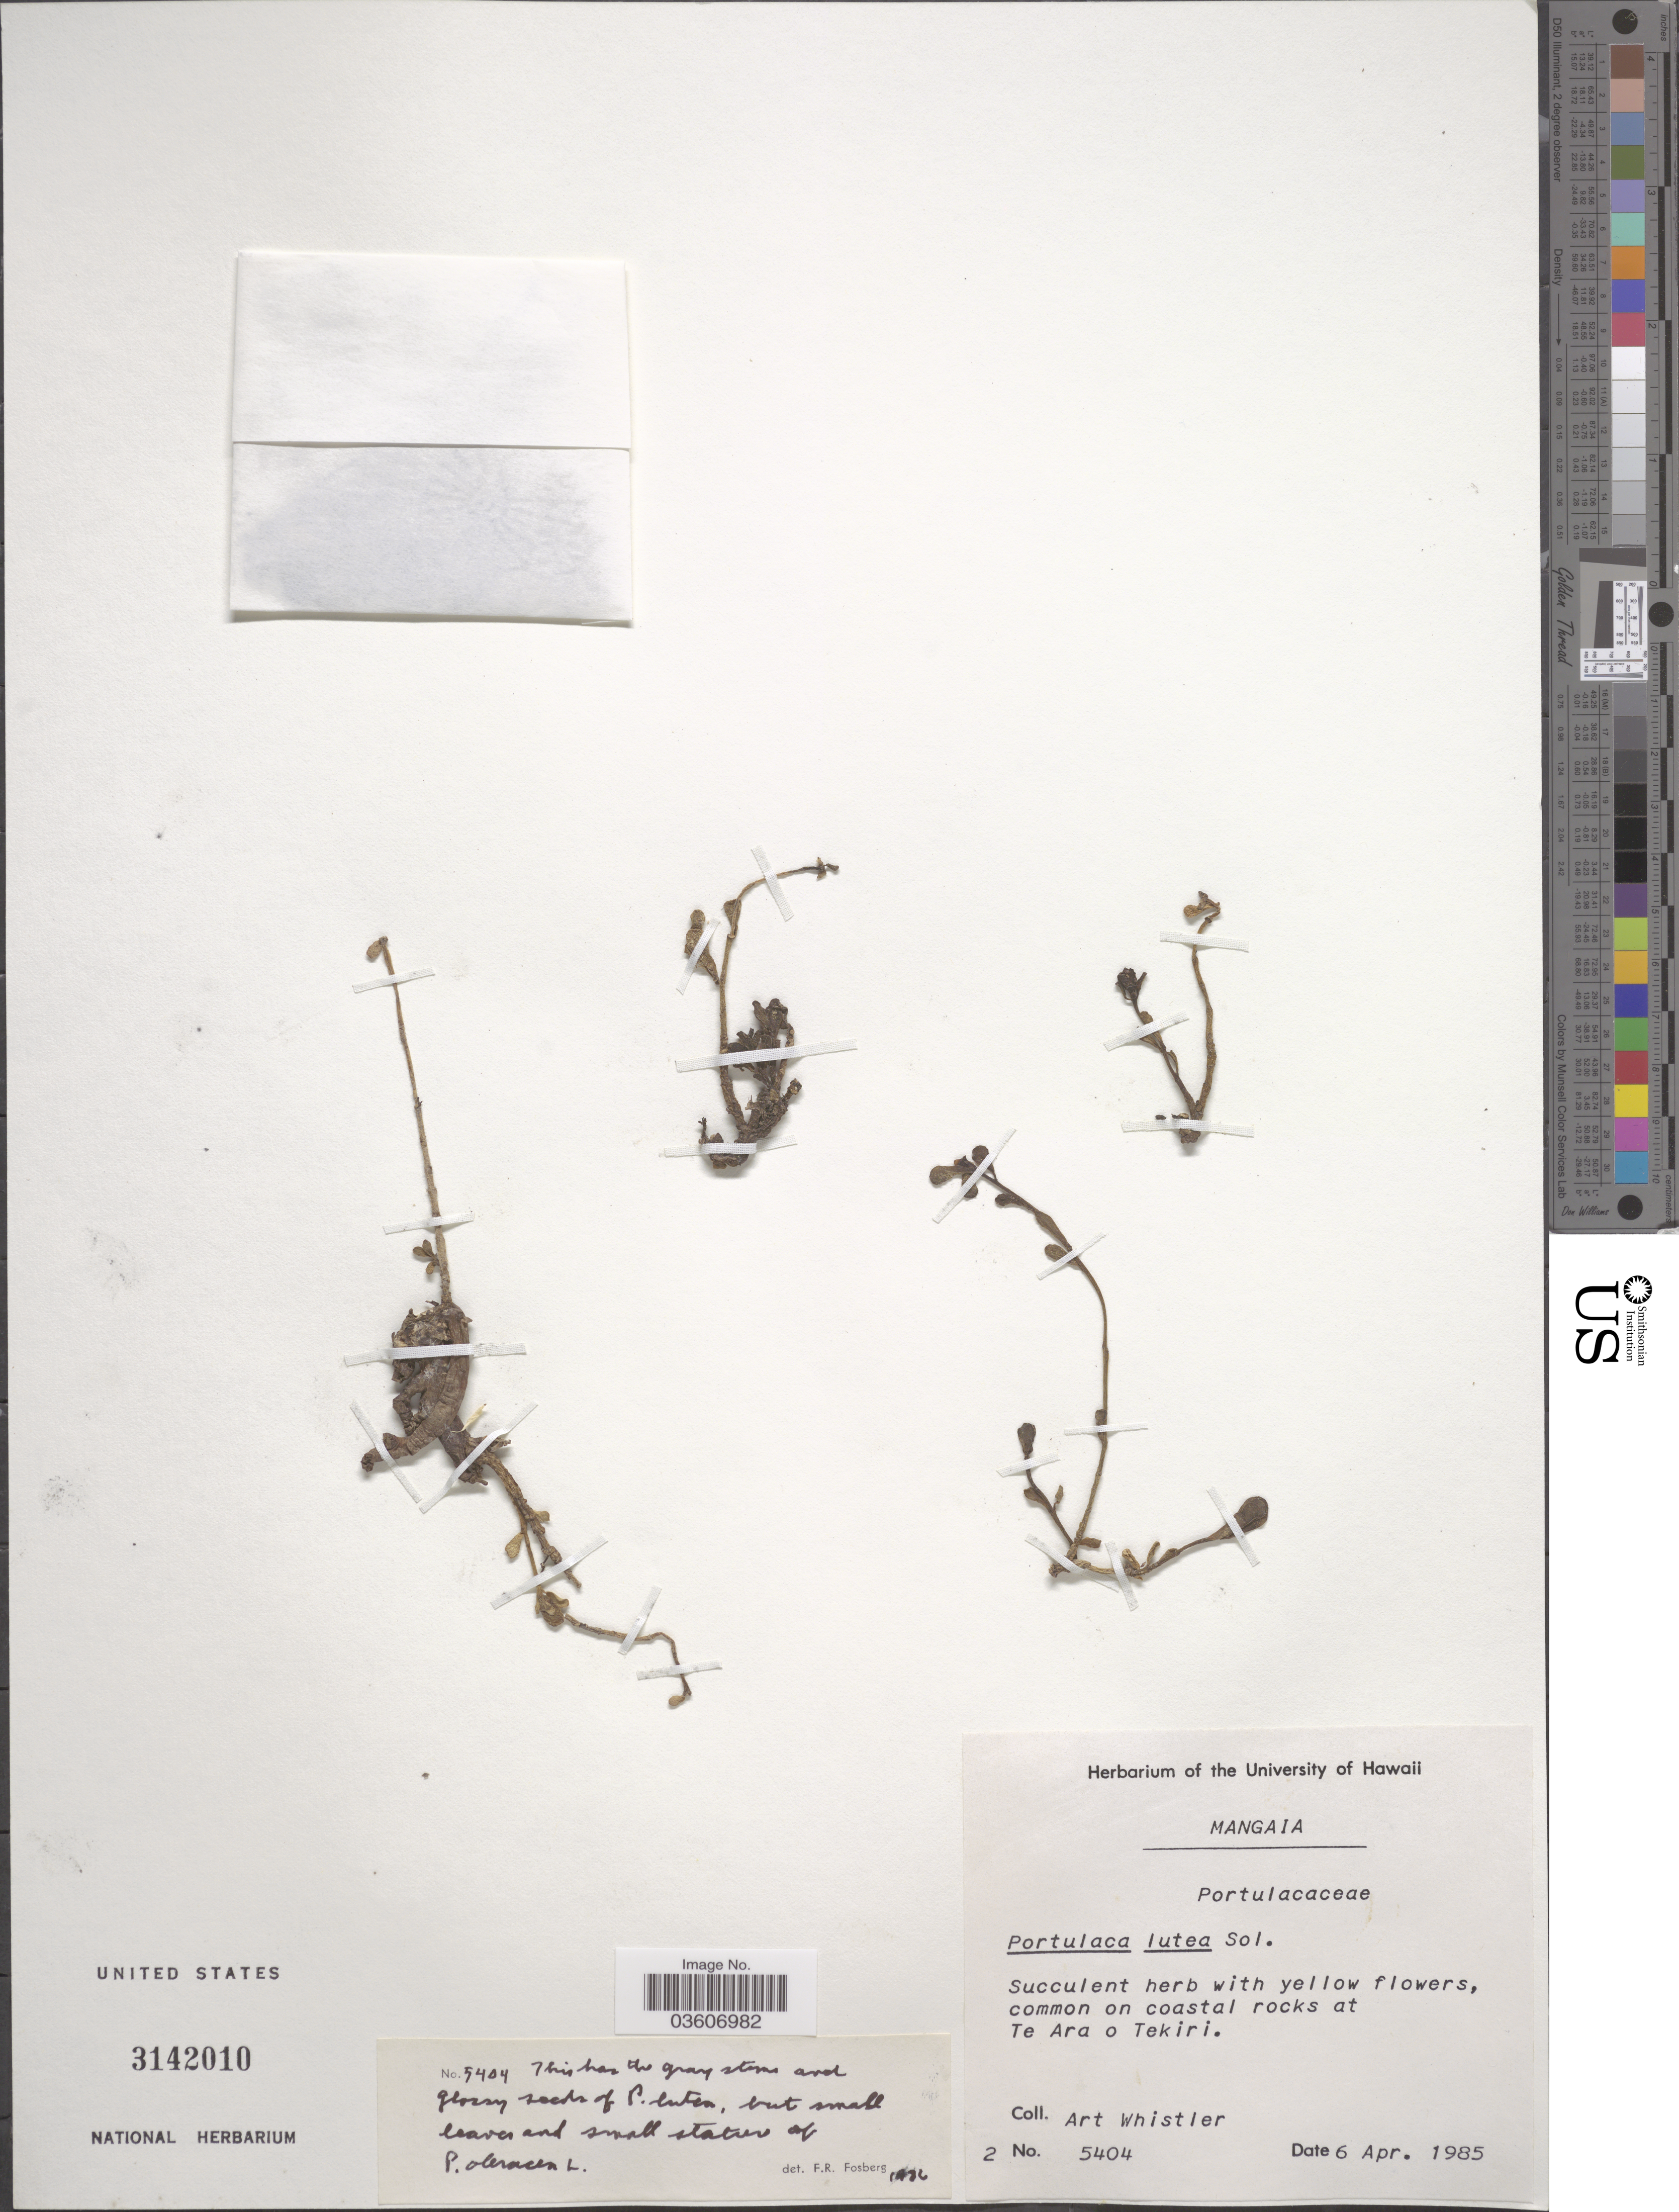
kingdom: Plantae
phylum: Tracheophyta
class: Magnoliopsida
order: Caryophyllales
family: Portulacaceae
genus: Portulaca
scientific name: Portulaca lutea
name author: Sol. ex G. Forst.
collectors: A. Whistler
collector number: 5404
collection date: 1985-04-06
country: Cook Islands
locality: Mangaia. On coastal rocks at Te Ara o Tekiri.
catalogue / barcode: US 3142010